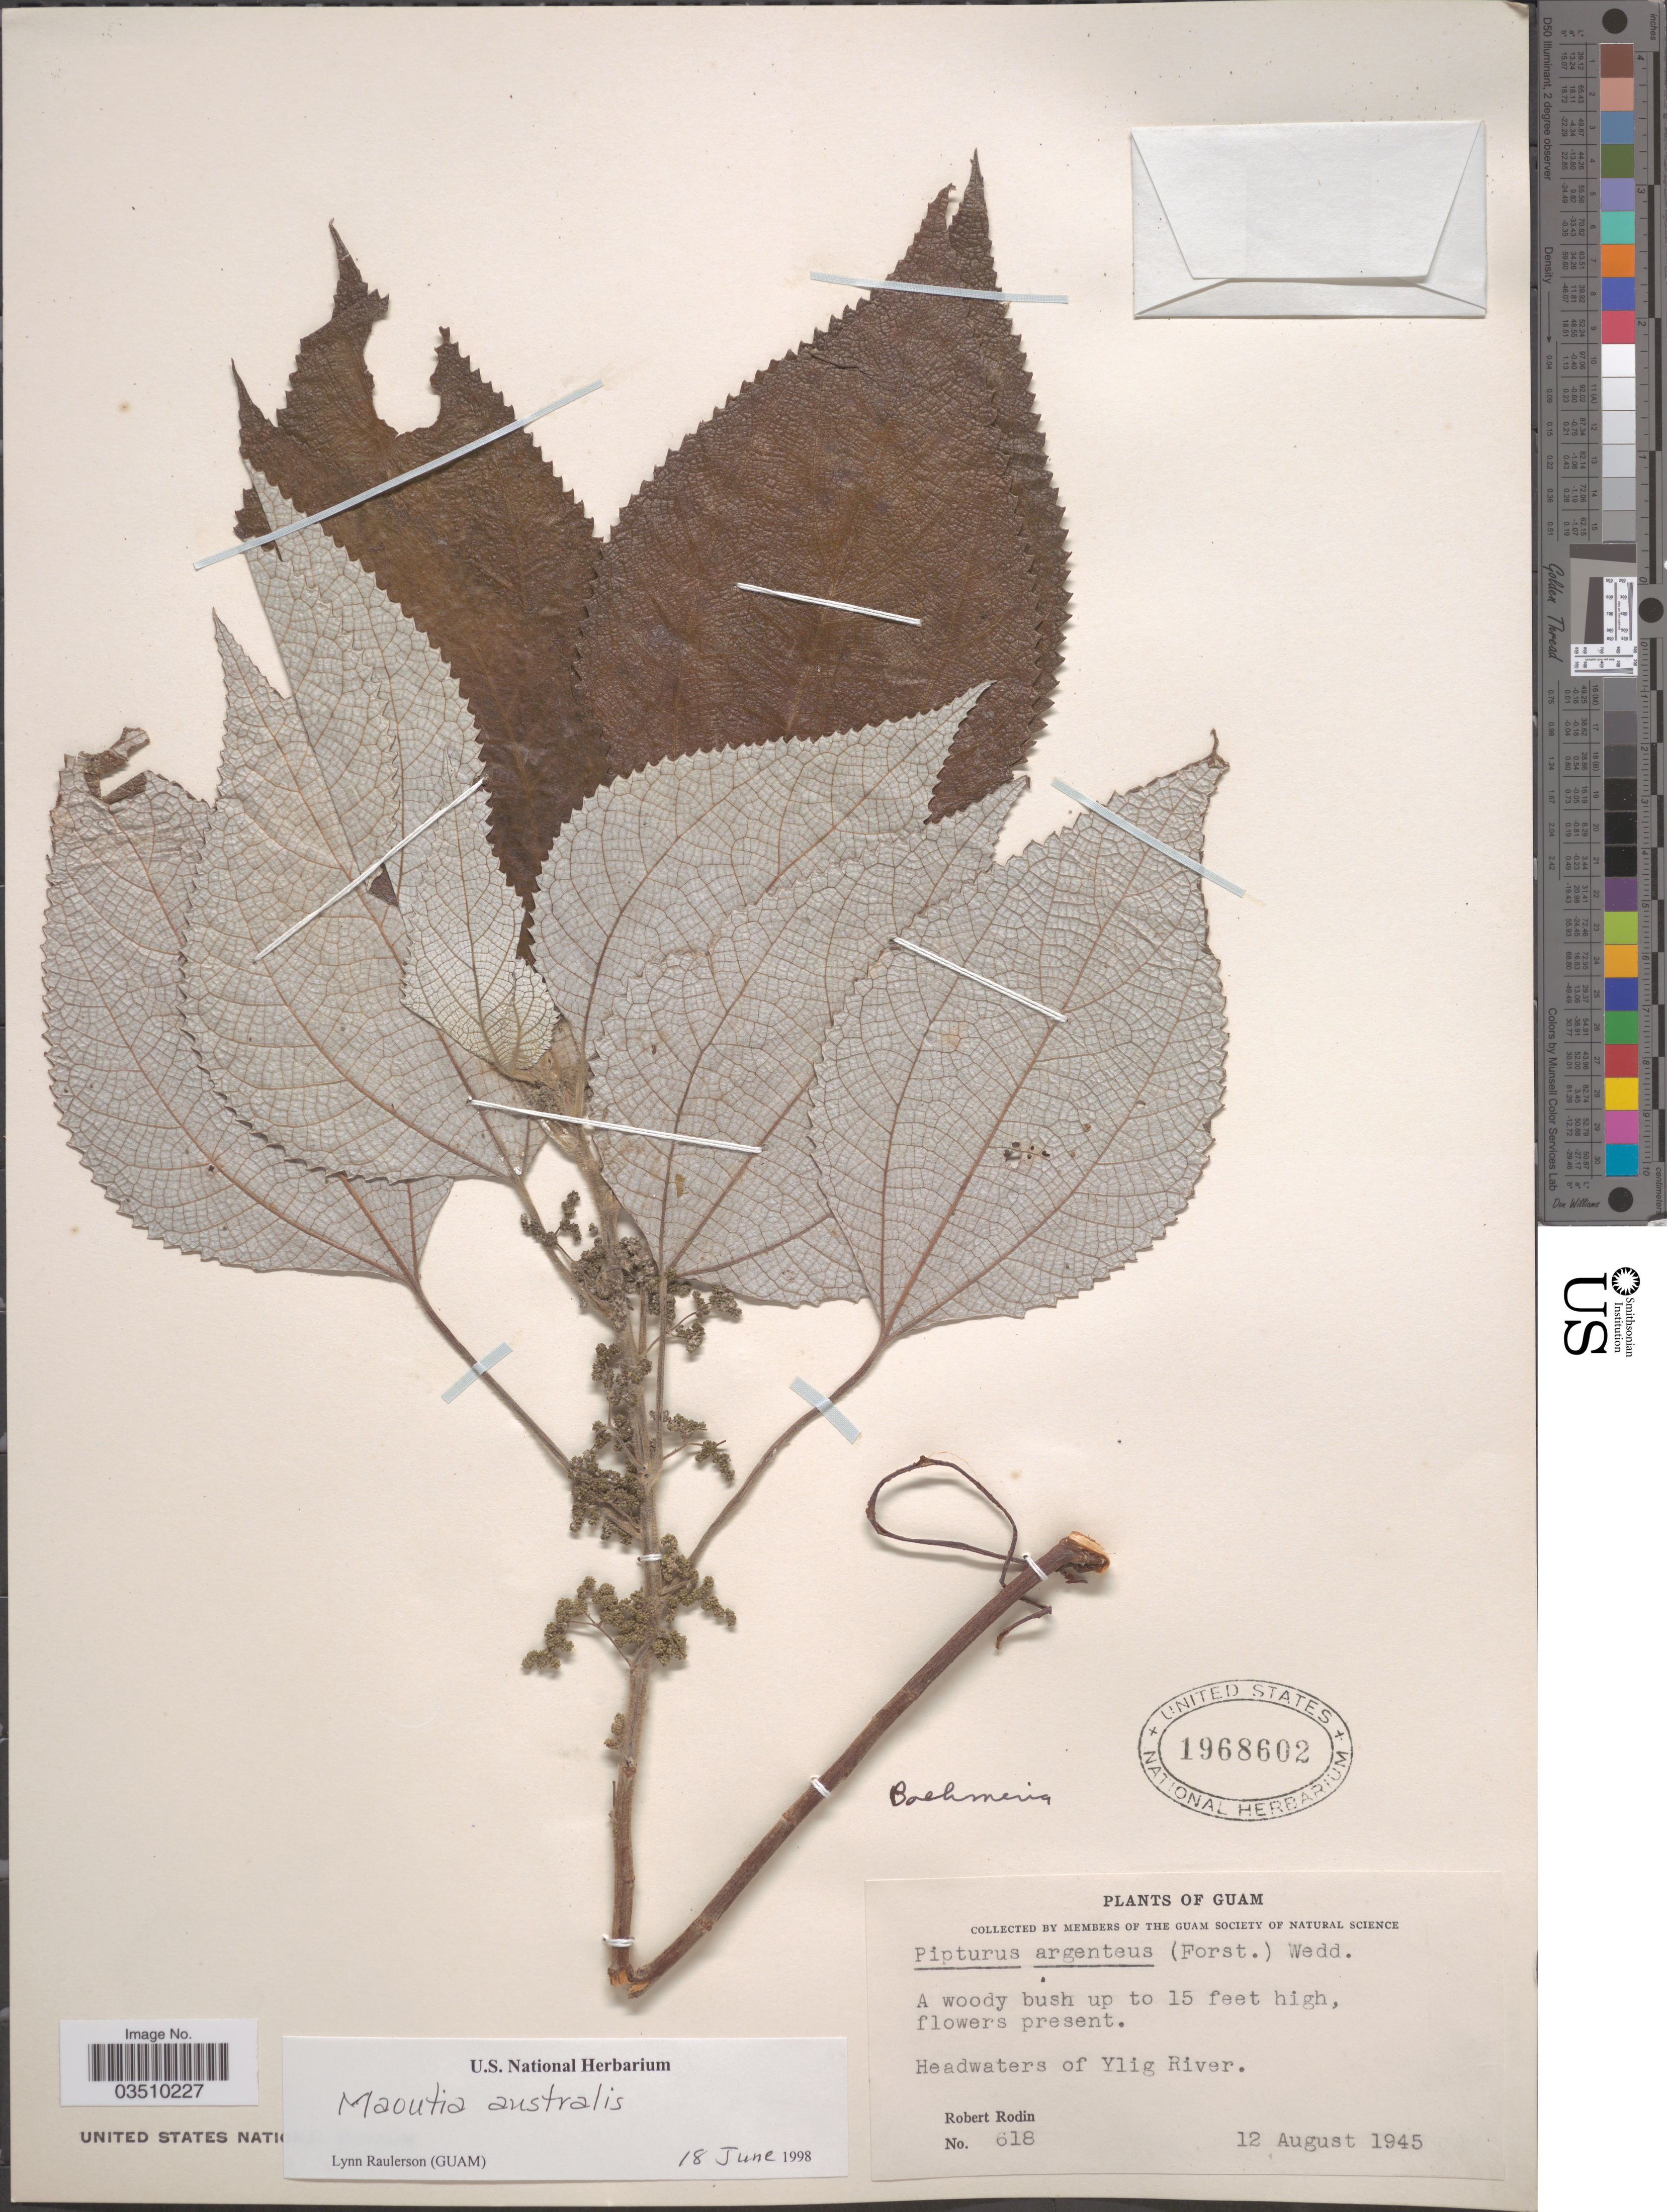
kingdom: Plantae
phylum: Tracheophyta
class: Magnoliopsida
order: Rosales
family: Urticaceae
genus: Maoutia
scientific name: Maoutia australis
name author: Wedd.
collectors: R. Rodin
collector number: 618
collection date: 1945-08-12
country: Guam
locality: Headwaters of Ylig River.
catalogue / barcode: US 1968602